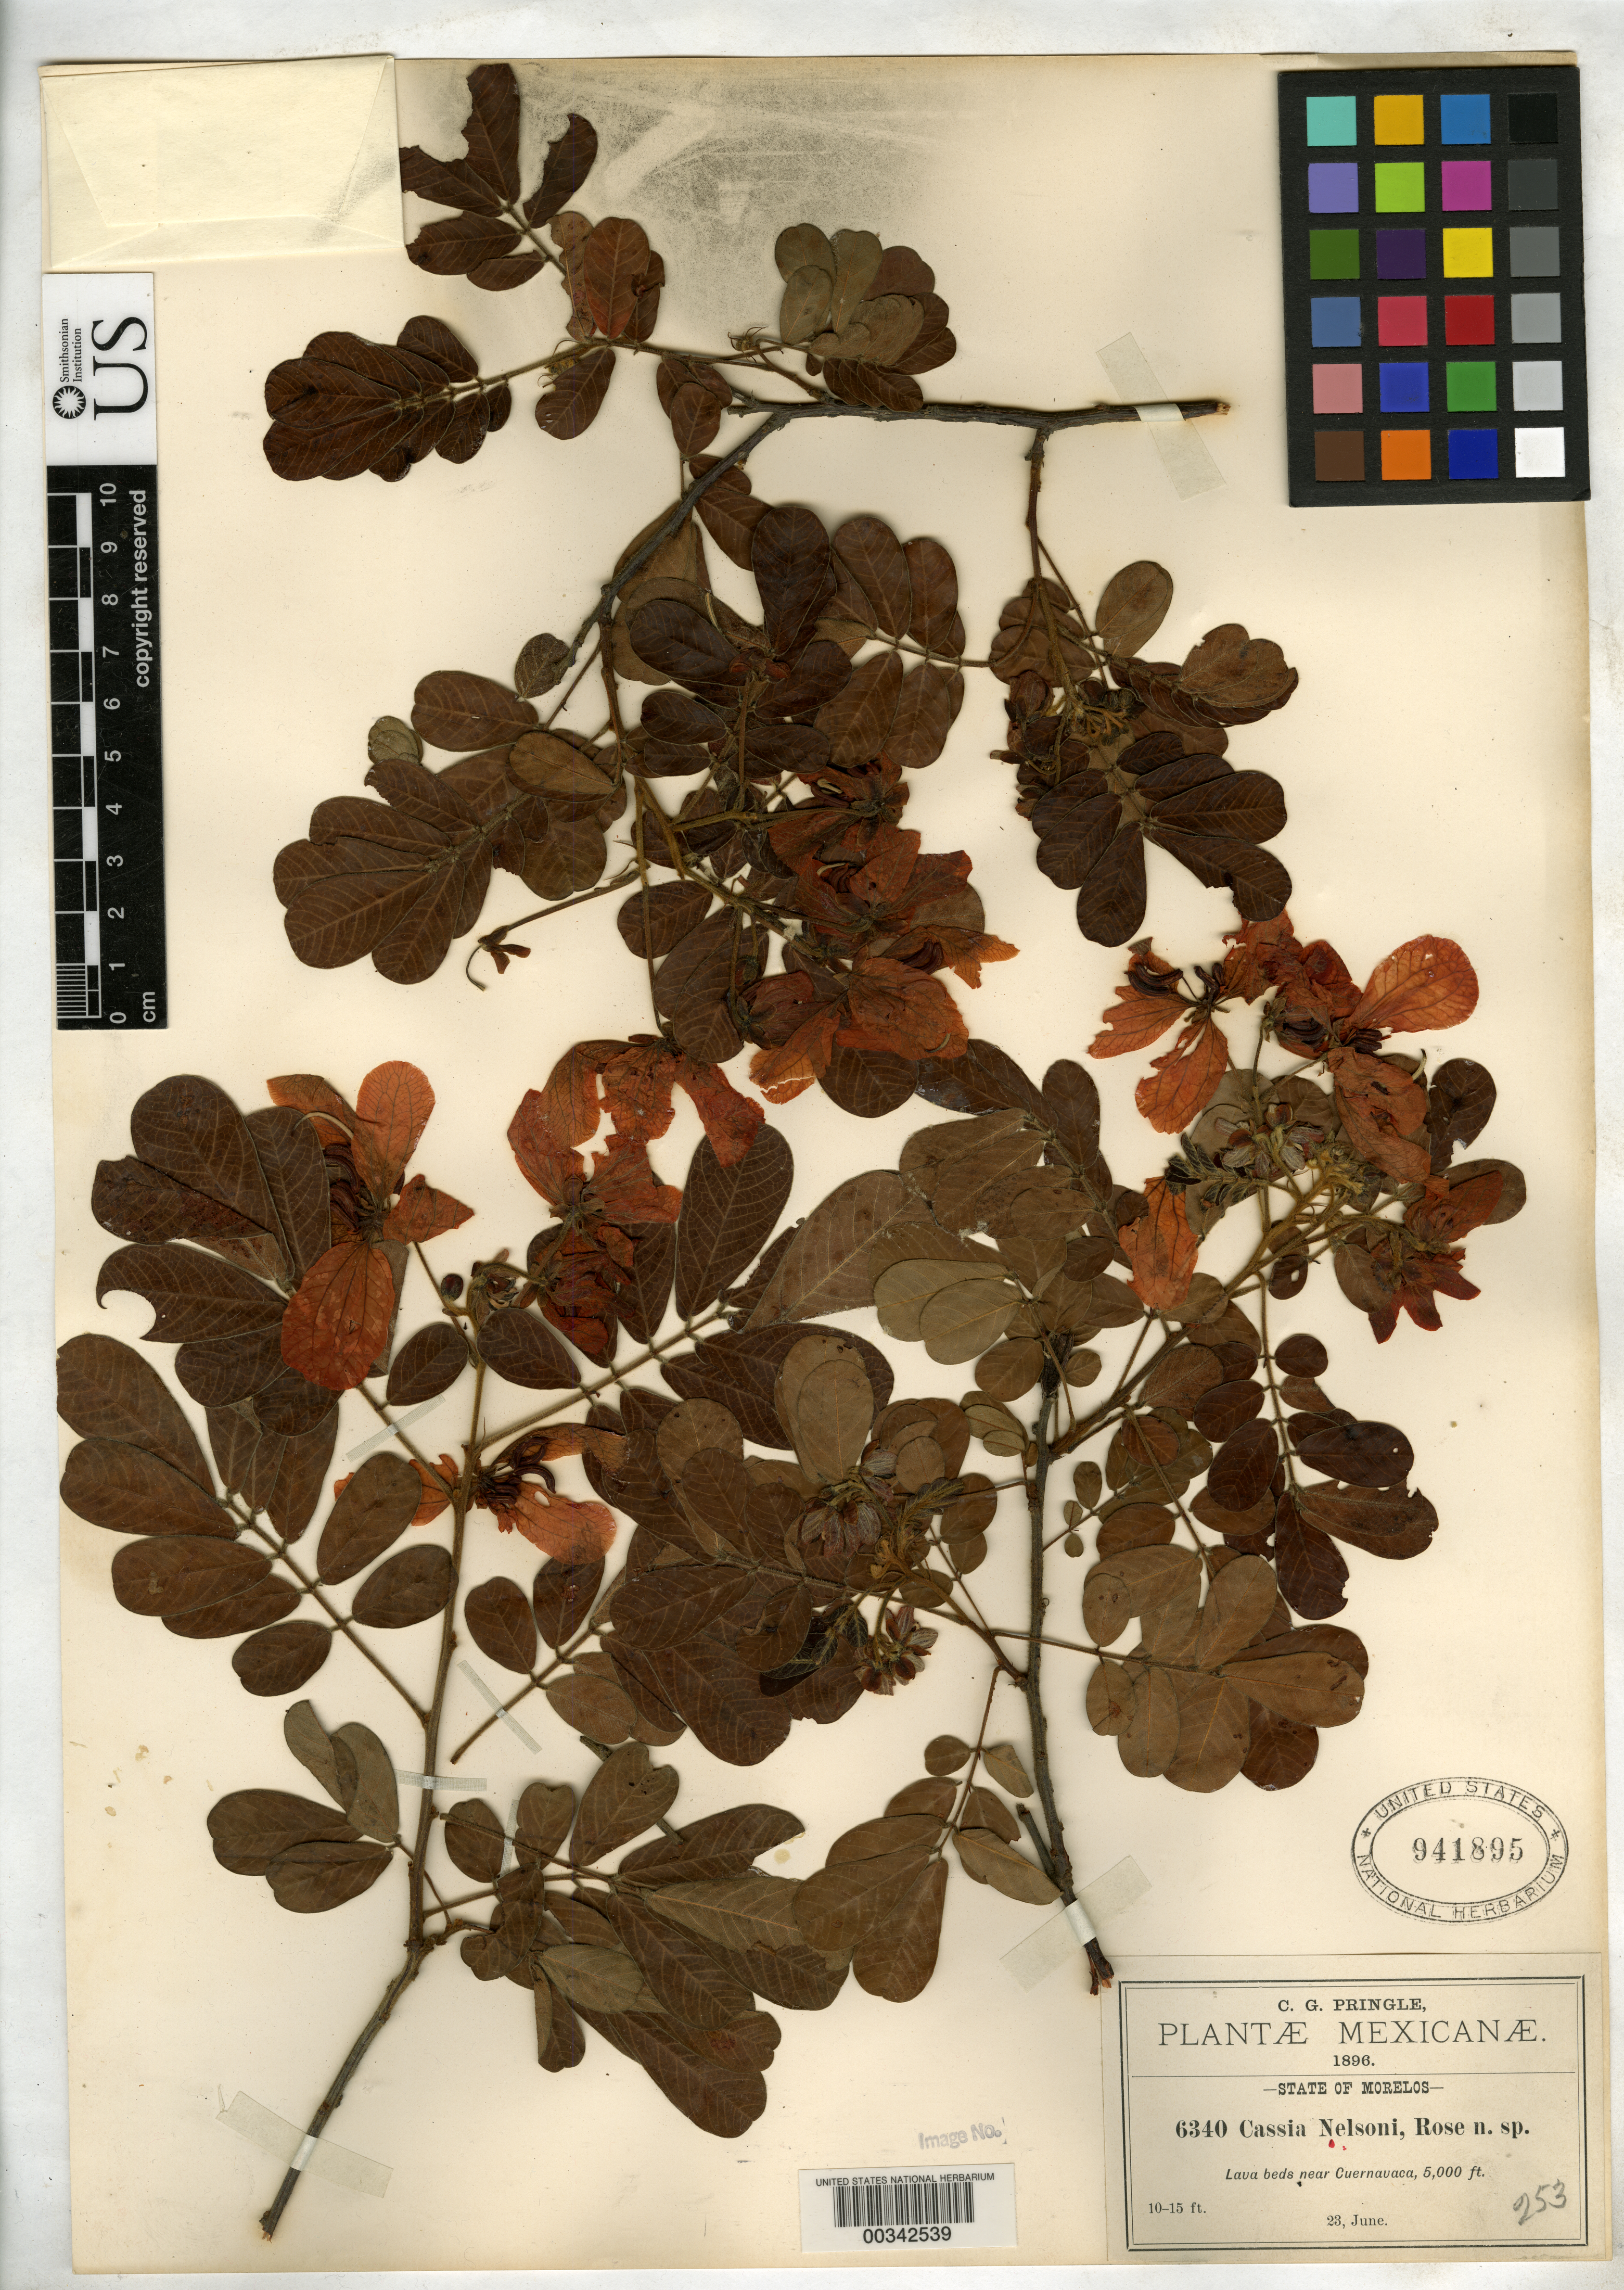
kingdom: Plantae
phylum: Tracheophyta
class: Magnoliopsida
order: Fabales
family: Fabaceae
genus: Cassia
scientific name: Cassia nelsonii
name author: Rose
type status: Syntype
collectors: C. G. Pringle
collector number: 6340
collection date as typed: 23 Jun 1896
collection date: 1896-06-23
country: Mexico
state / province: Morelos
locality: Near Cuernavaca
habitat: Lava fields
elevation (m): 1524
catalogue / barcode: US 941895